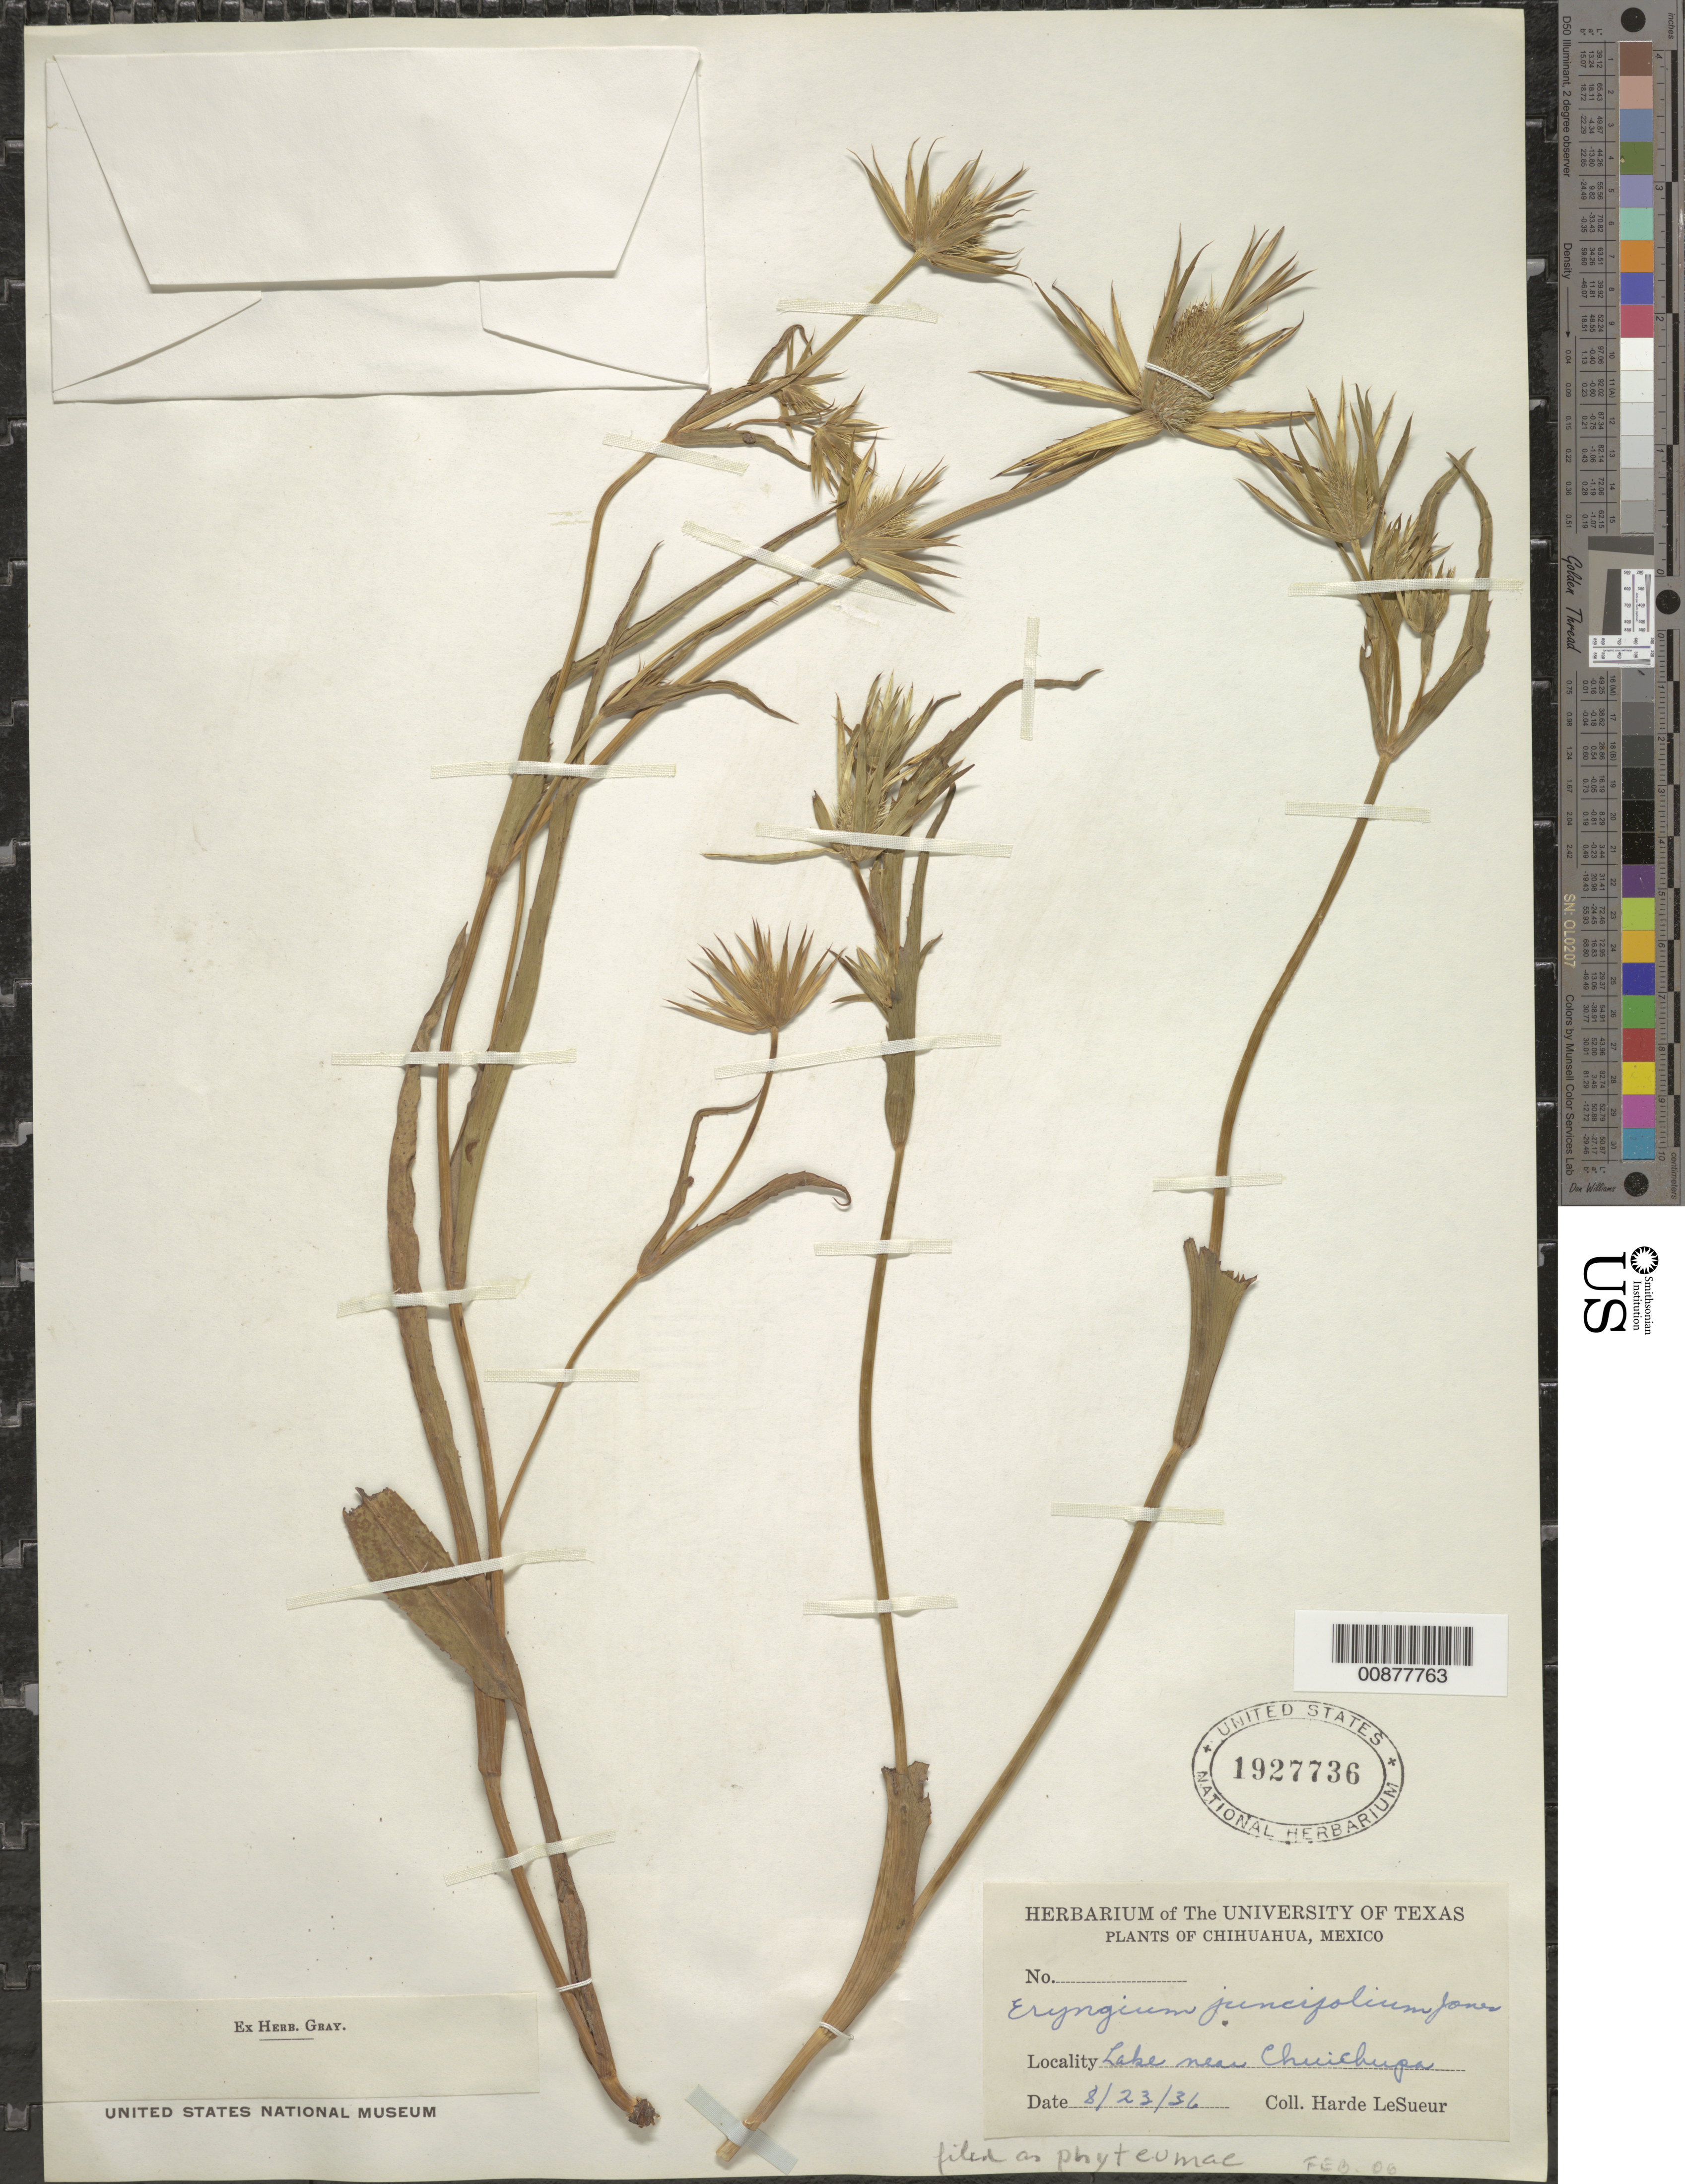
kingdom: Plantae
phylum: Tracheophyta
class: Magnoliopsida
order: Apiales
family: Apiaceae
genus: Eryngium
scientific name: Eryngium phyteumae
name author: F. Delaroche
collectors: D. H. LeSueur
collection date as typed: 23 Aug 1936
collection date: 1936-08-23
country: Mexico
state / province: Chihuahua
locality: Lake near Chuichupa.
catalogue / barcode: US 1927736